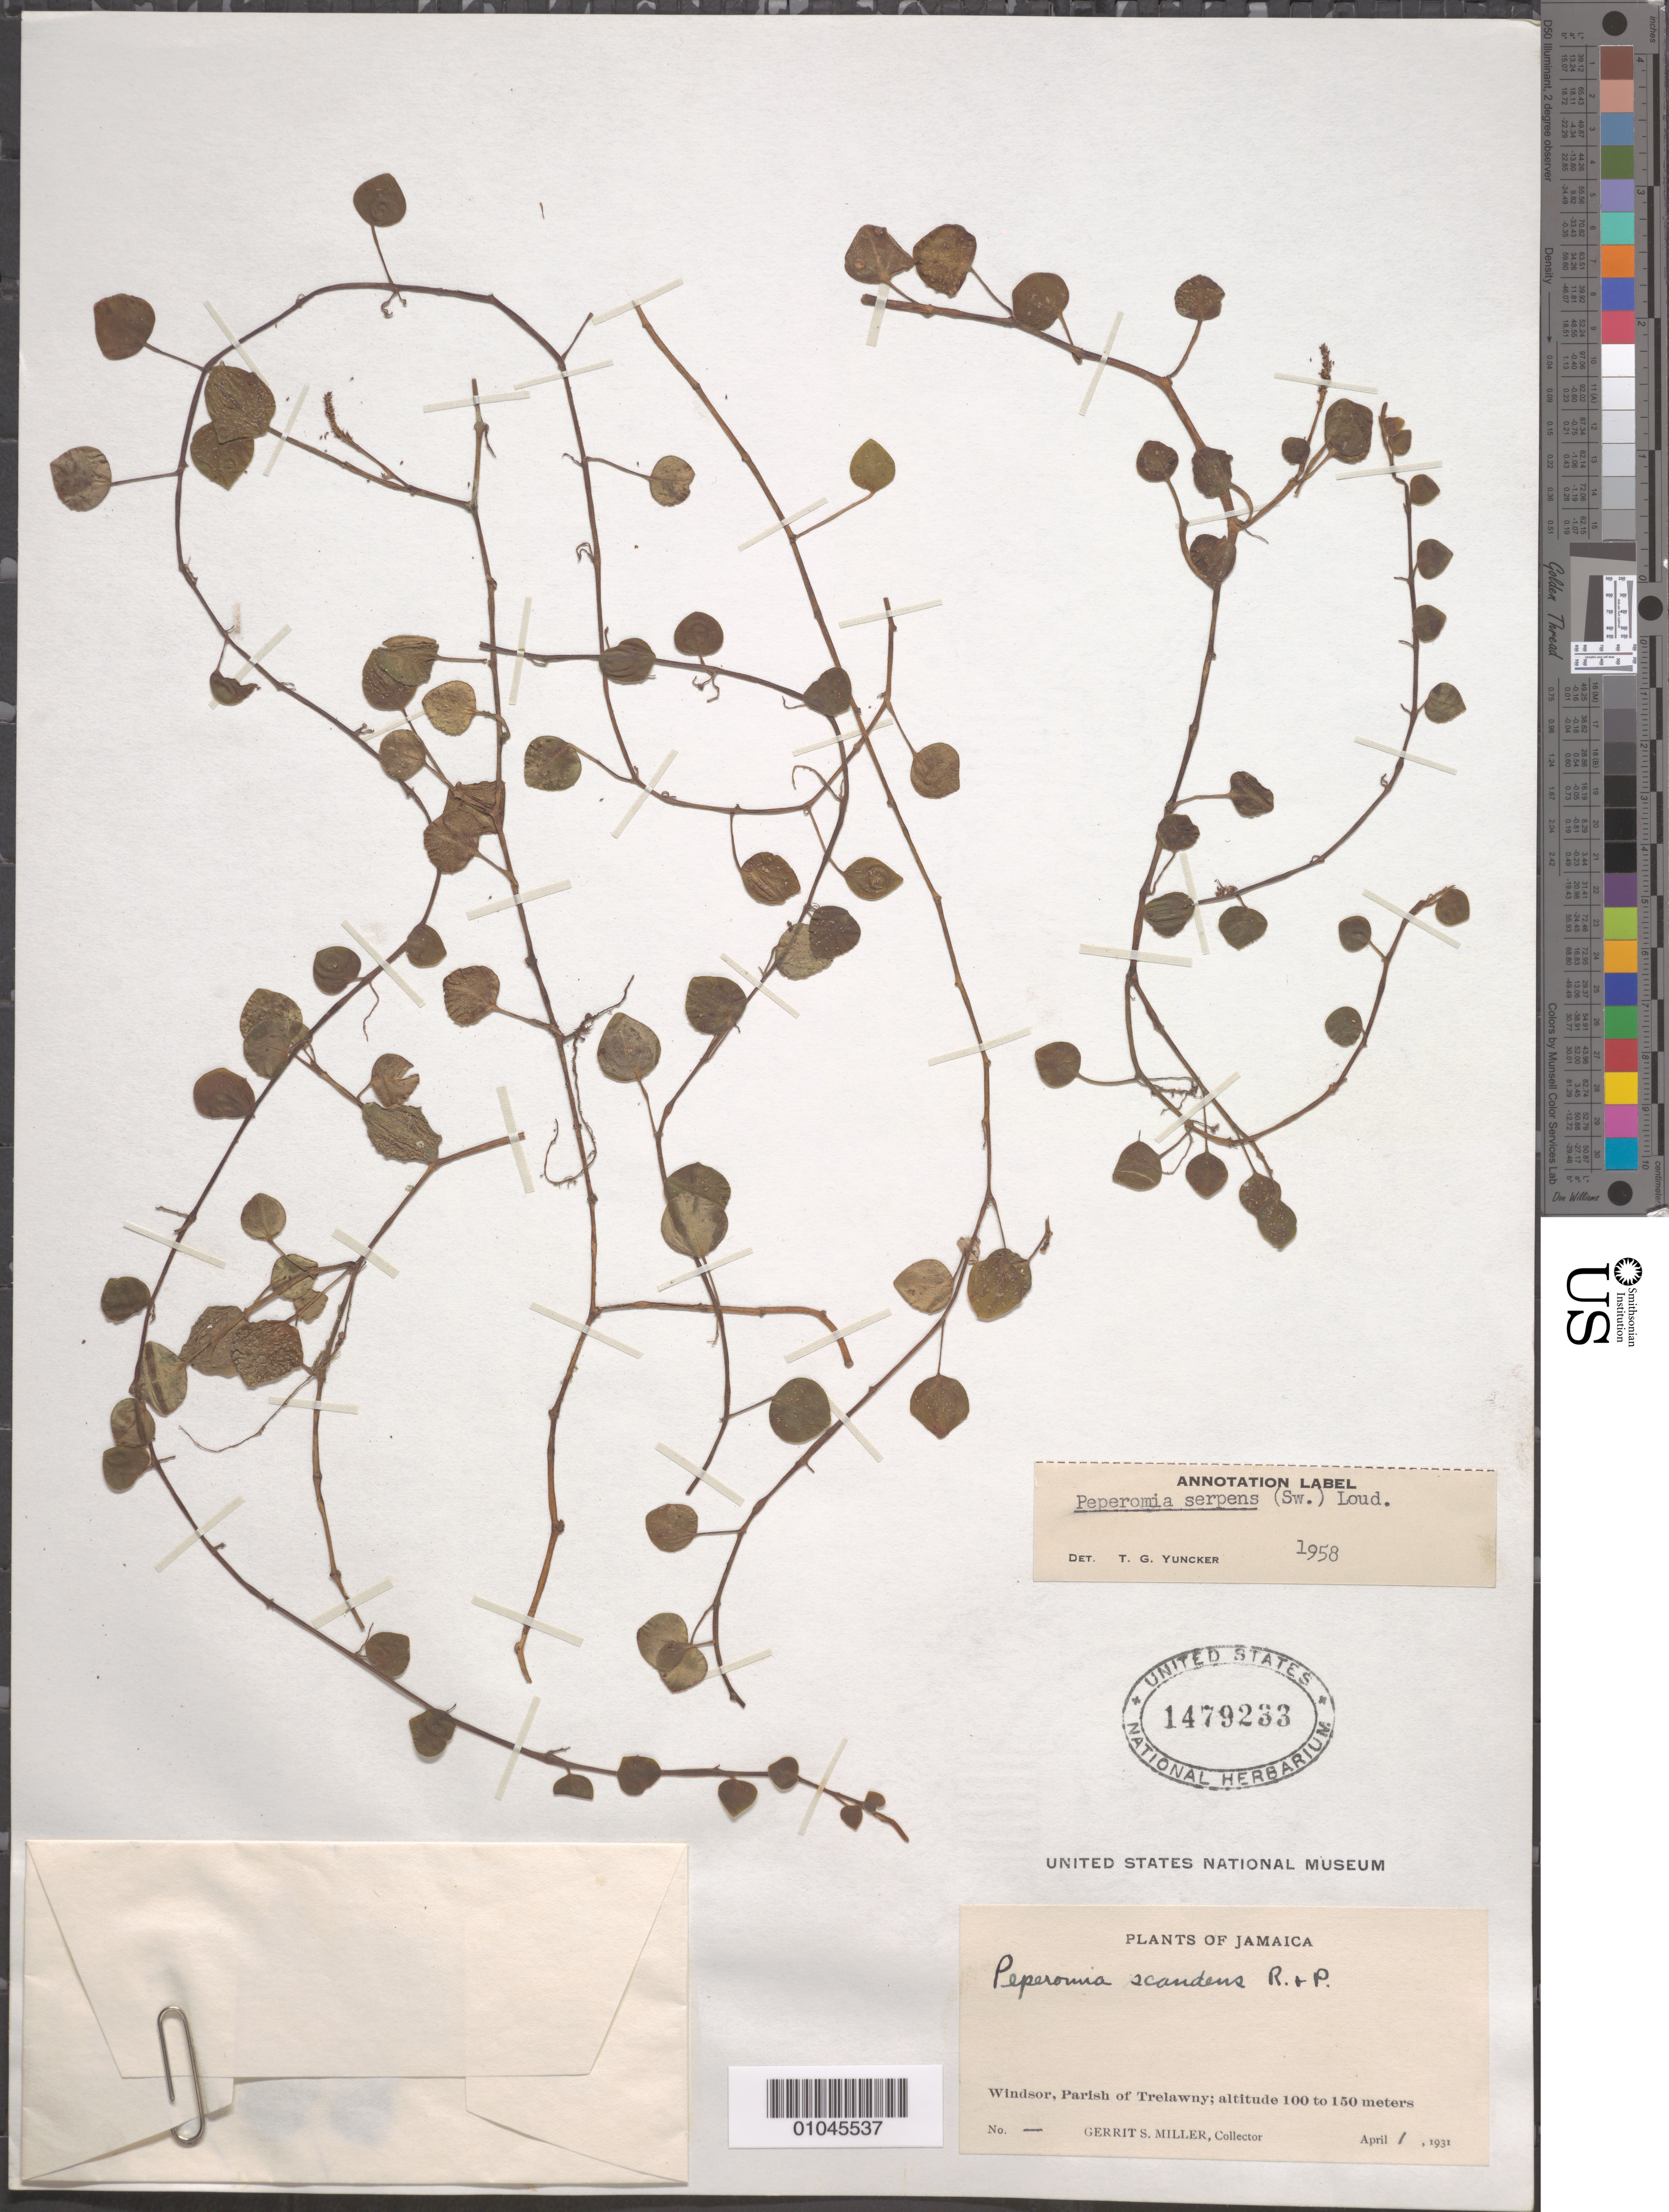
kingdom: Plantae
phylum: Tracheophyta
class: Magnoliopsida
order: Piperales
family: Piperaceae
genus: Peperomia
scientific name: Peperomia scandens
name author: Ruiz & Pav.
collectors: G. S. Miller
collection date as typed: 01 Apr 1931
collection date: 1931-04-01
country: Jamaica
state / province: Trelawny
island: Jamaica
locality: Windsor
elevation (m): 100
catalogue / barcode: US 1479233